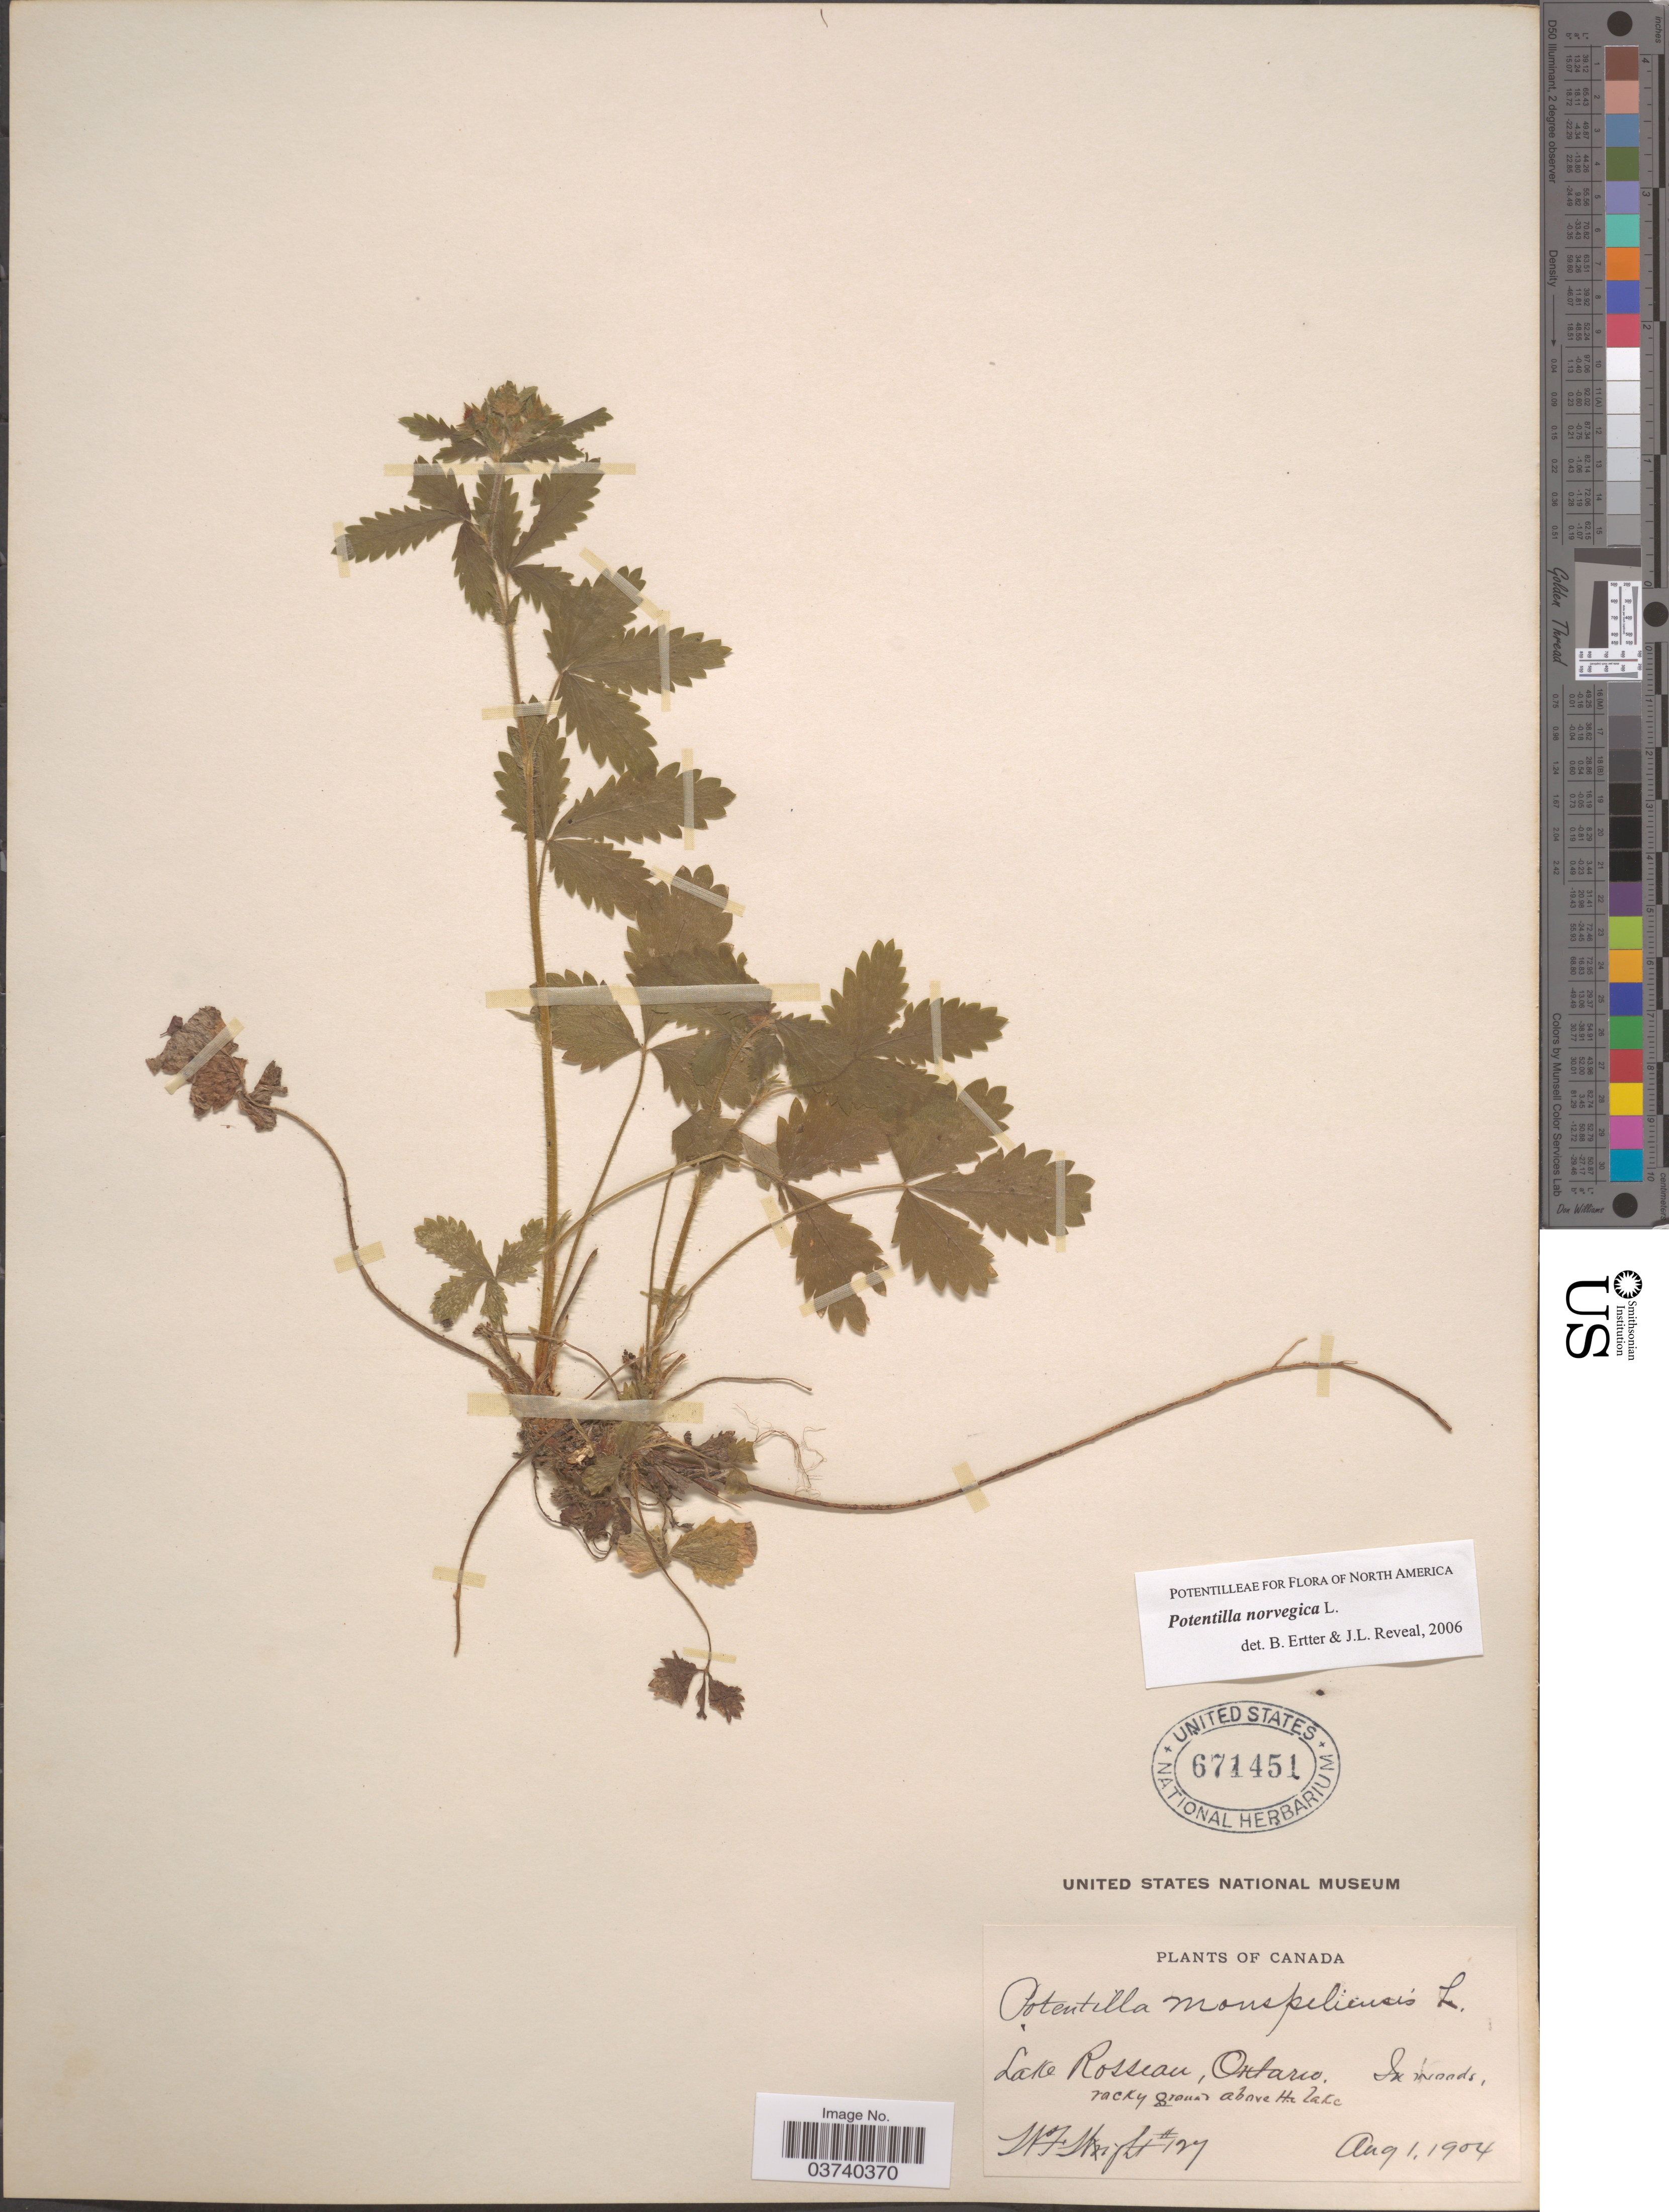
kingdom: Plantae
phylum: Tracheophyta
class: Magnoliopsida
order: Rosales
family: Rosaceae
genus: Potentilla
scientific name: Potentilla norvegica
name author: L.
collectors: W. F. Wright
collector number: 127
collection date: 1904-08-01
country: Canada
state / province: Ontario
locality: Lake Rosseau. In roads, rocky ground above the lake.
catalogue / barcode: US 671451